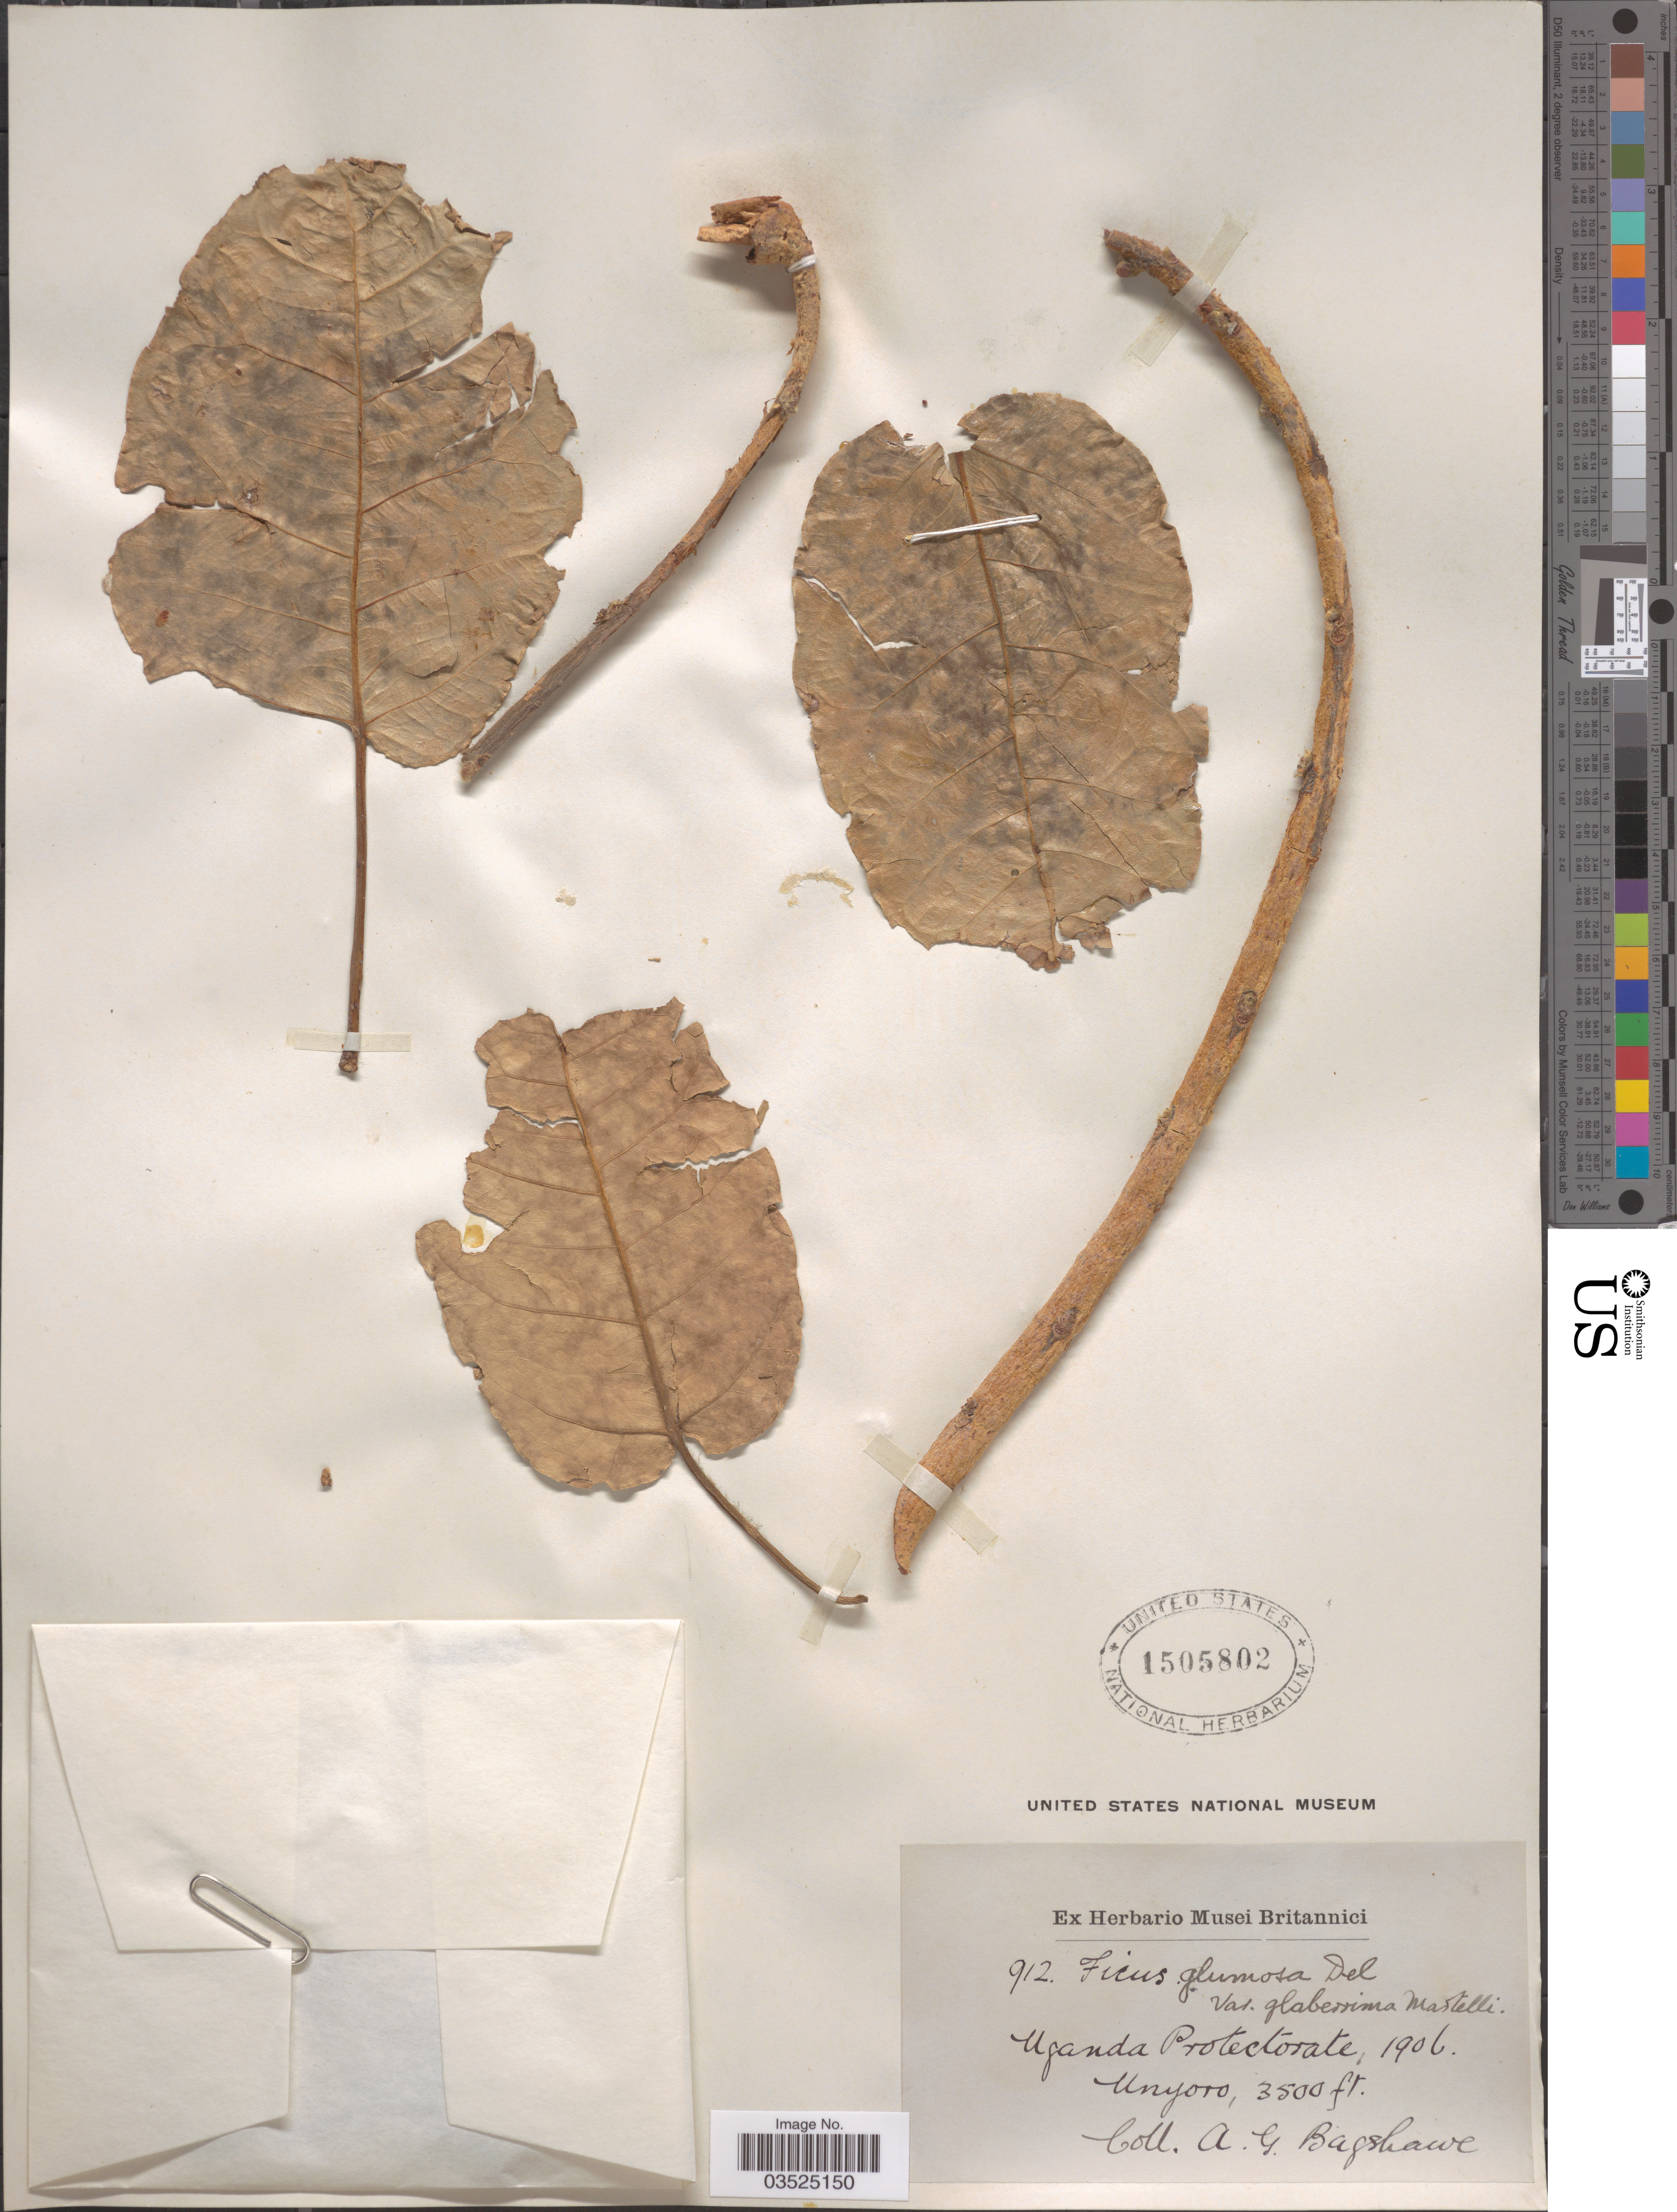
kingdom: Plantae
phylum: Tracheophyta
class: Magnoliopsida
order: Rosales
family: Moraceae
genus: Ficus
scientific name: Ficus glumosa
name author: Delile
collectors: A. Bagshawe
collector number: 912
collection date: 1906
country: Uganda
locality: Uganda Protectorate. Unyoro.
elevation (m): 1067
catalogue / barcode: US 1505802